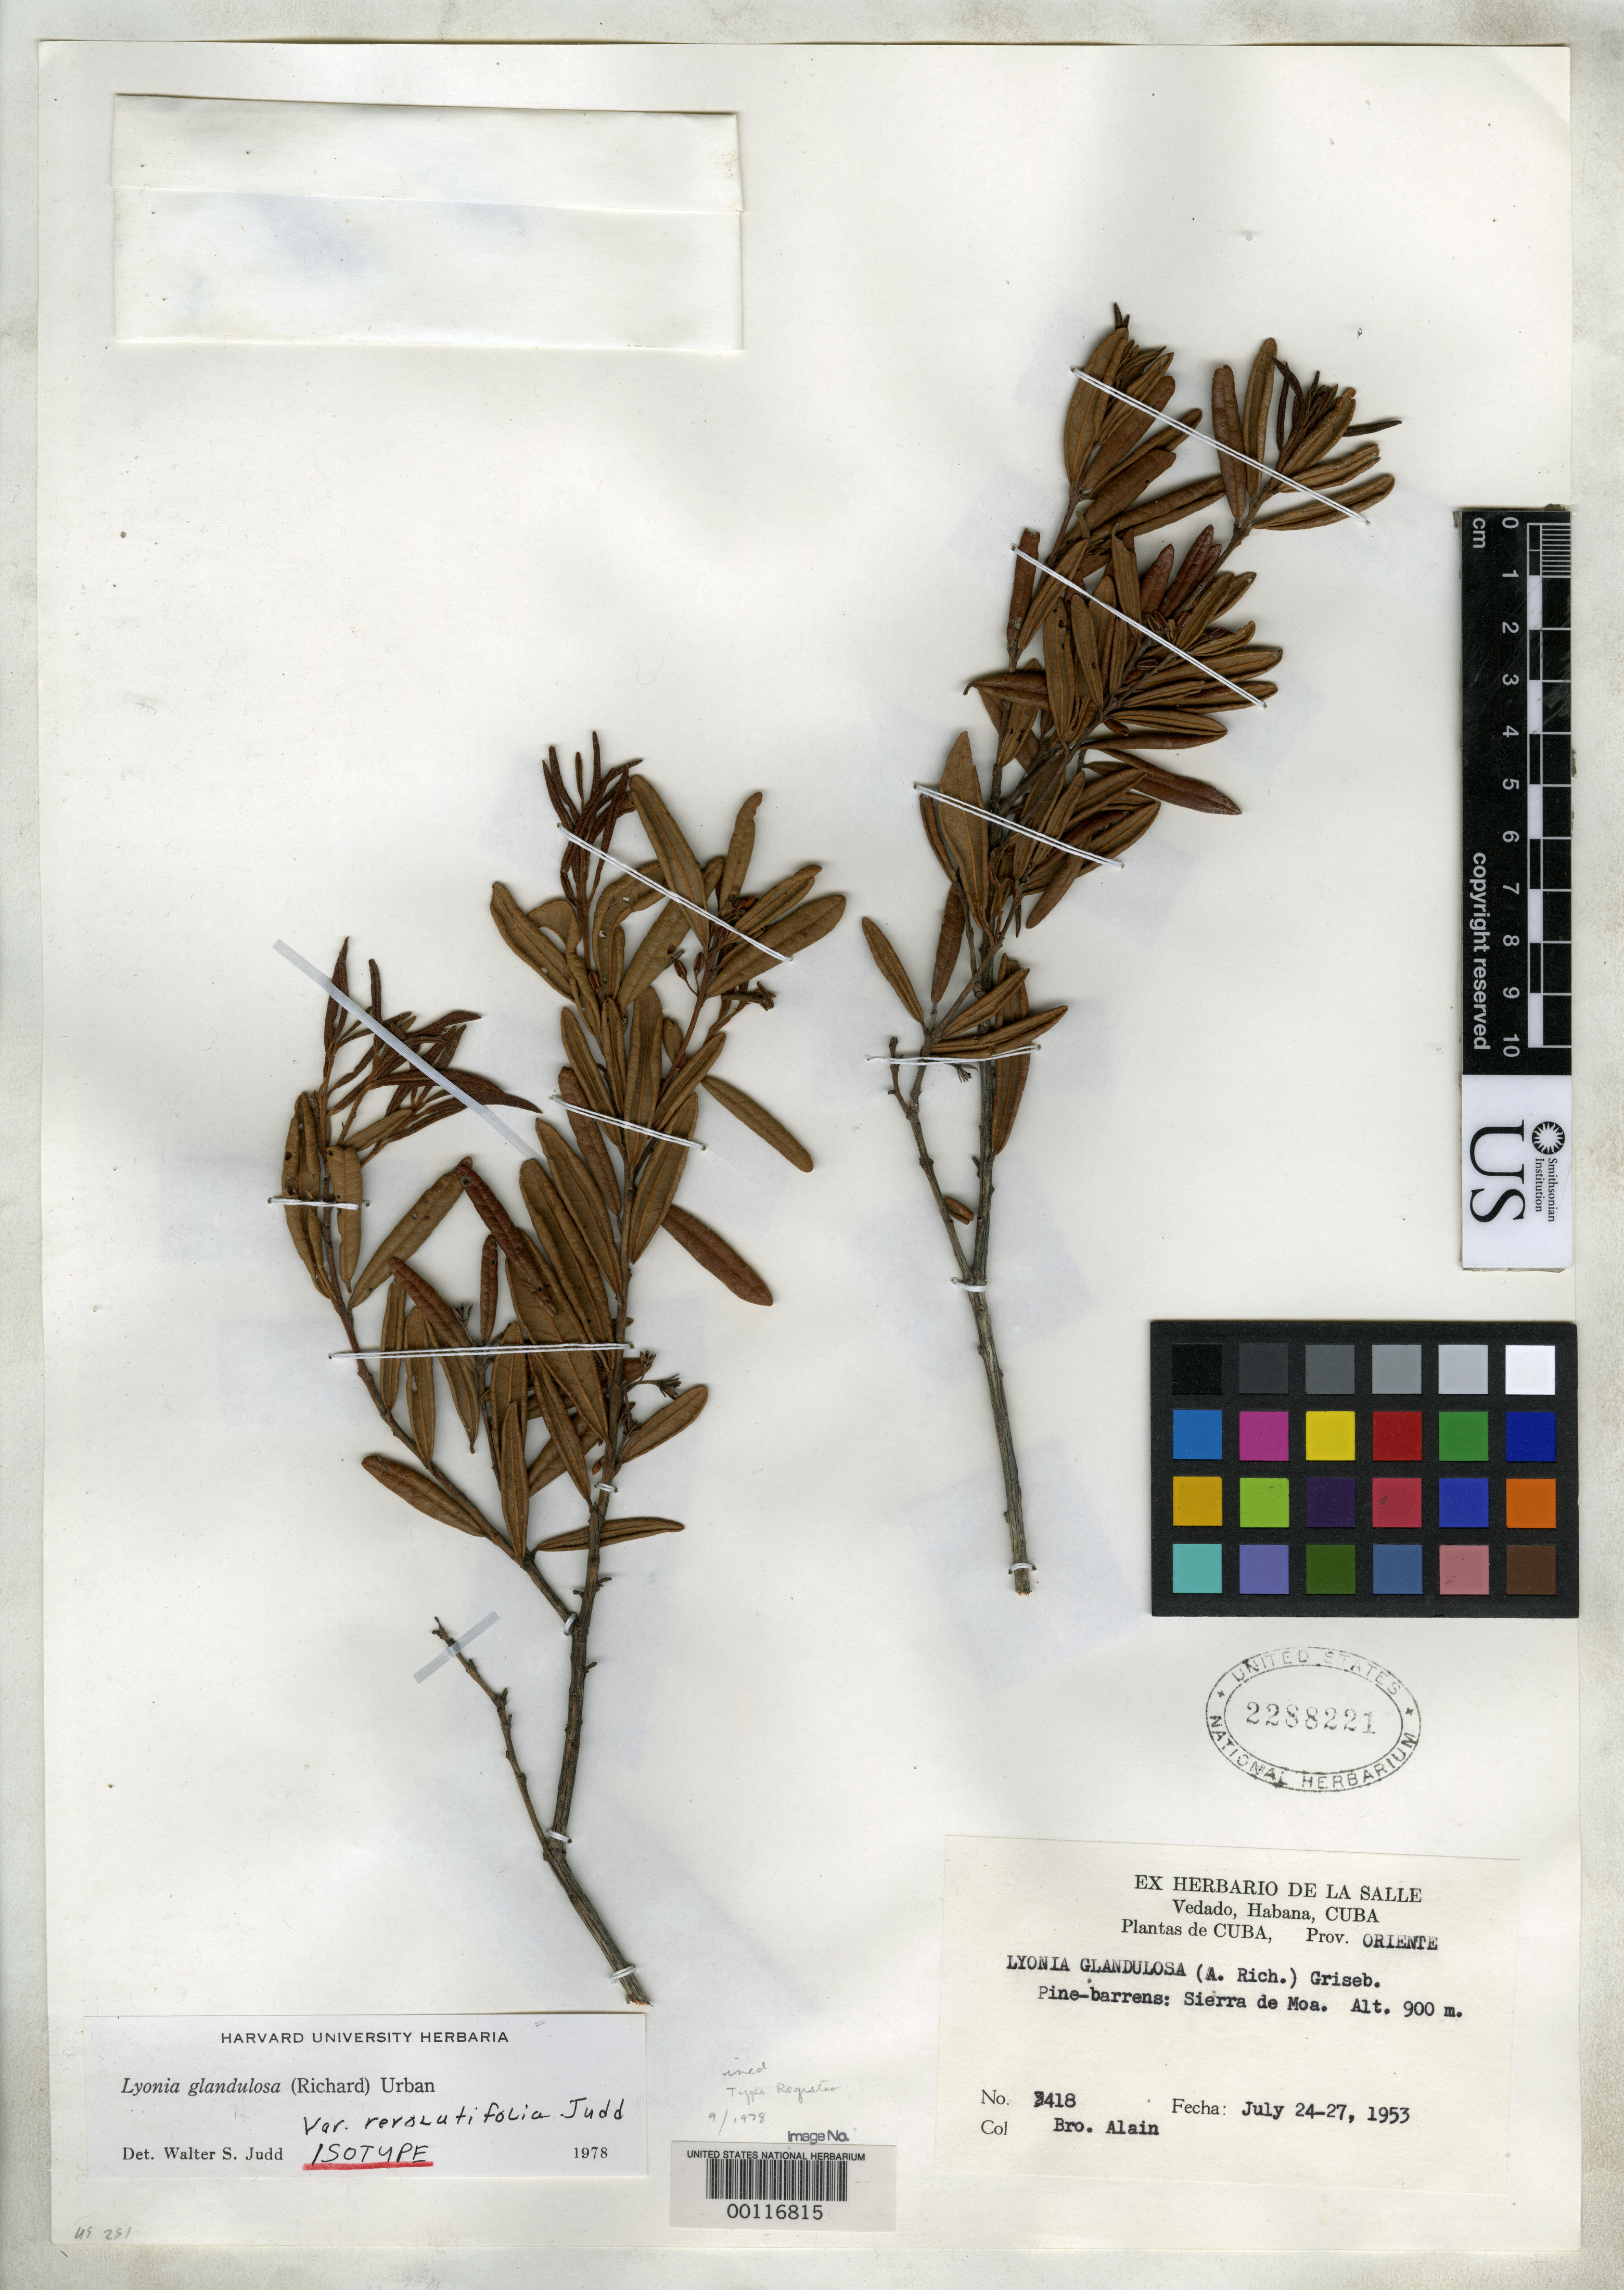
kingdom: Plantae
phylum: Tracheophyta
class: Magnoliopsida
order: Ericales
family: Ericaceae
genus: Lyonia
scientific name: Lyonia glandulosa var. revolutifolia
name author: Judd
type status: Isotype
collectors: A. H. Liogier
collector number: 3418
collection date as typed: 24 Jul 1953 to 27 Jul 1953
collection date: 1953-07-24/1953-07-27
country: Cuba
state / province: Oriente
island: Greater Antilles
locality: Sierre de Moa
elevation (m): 900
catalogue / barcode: US 2288221